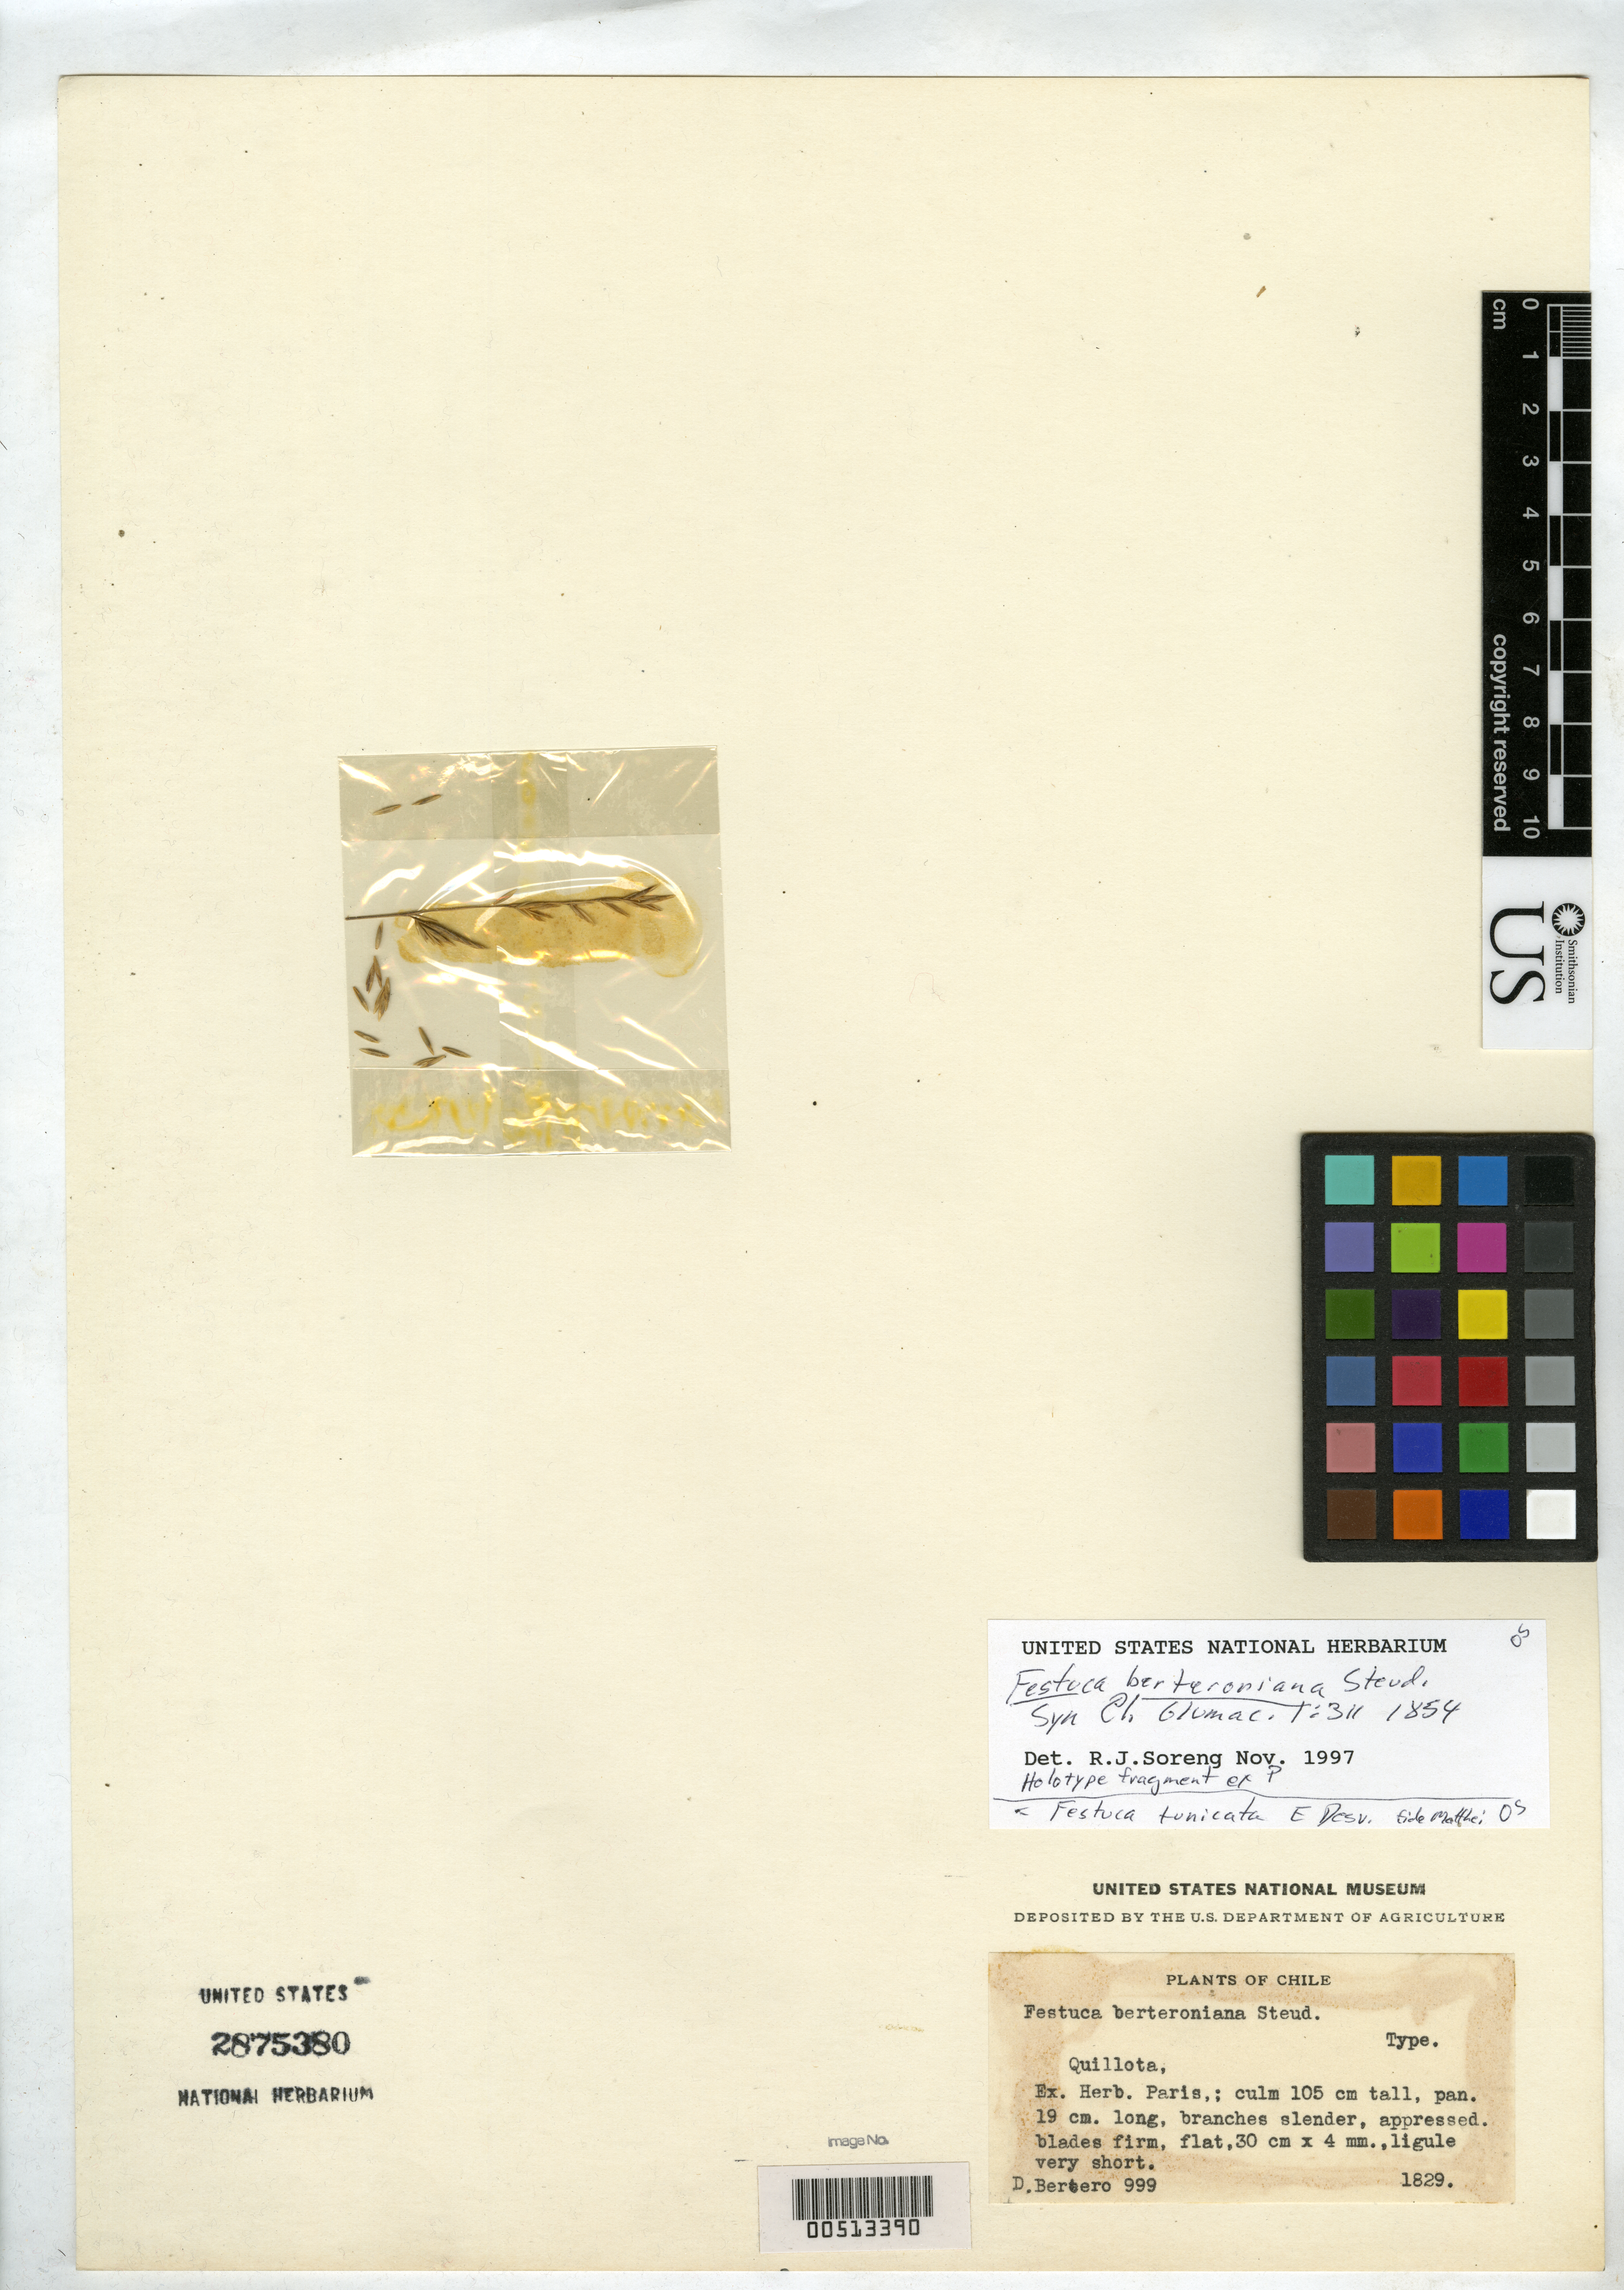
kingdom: Plantae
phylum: Tracheophyta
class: Liliopsida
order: Poales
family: Poaceae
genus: Festuca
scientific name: Festuca berteroniana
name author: Steud.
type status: Type Fragment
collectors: C. L. G. Bertero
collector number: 999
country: Chile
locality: Quillota.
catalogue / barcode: US 2875380